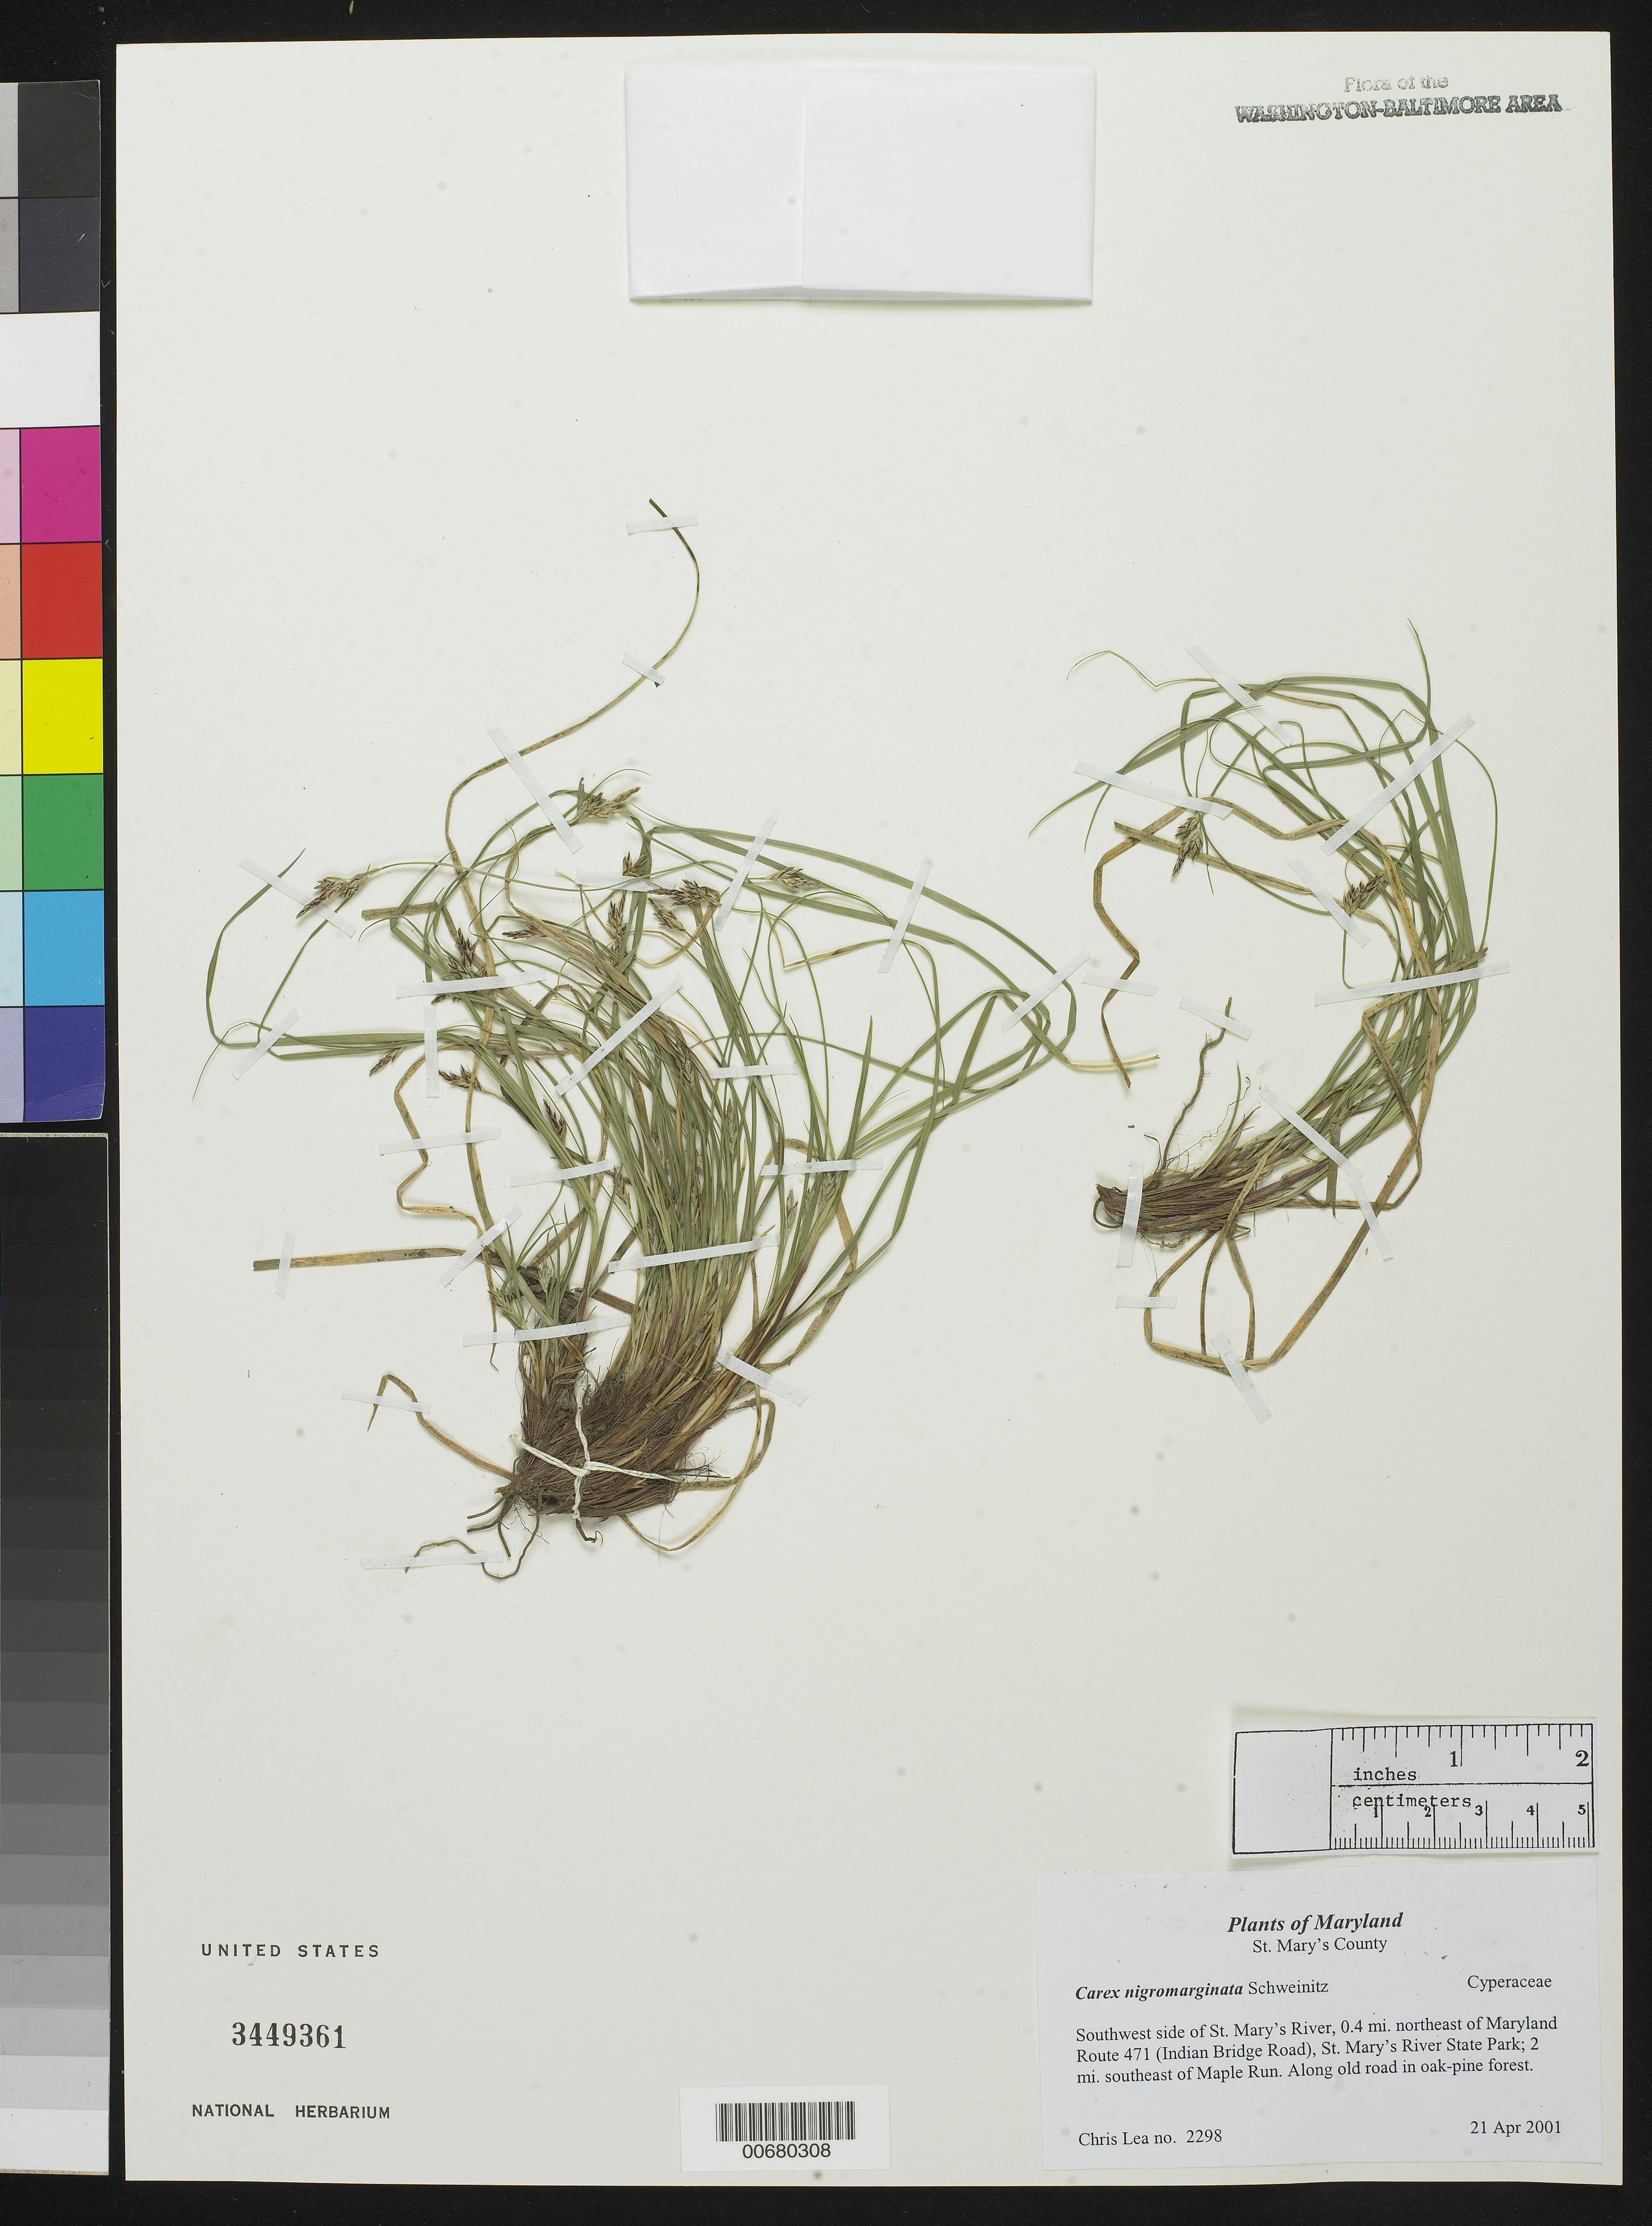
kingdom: Plantae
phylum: Tracheophyta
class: Liliopsida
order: Poales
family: Cyperaceae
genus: Carex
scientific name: Carex nigromarginata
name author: Schwein.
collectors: C. Lea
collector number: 2298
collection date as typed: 21 Apr 2001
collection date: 2001-04-21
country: United States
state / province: Maryland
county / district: St. Mary's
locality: Southwest side of St. Mary's River, 0.4 mi. northeast of Maryland Route 471 (Indian bridge Road), St. Mary's River state Park; 2 mi. southeast of Maple Run.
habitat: Along old road in oak-pine forest.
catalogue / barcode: US 3449361